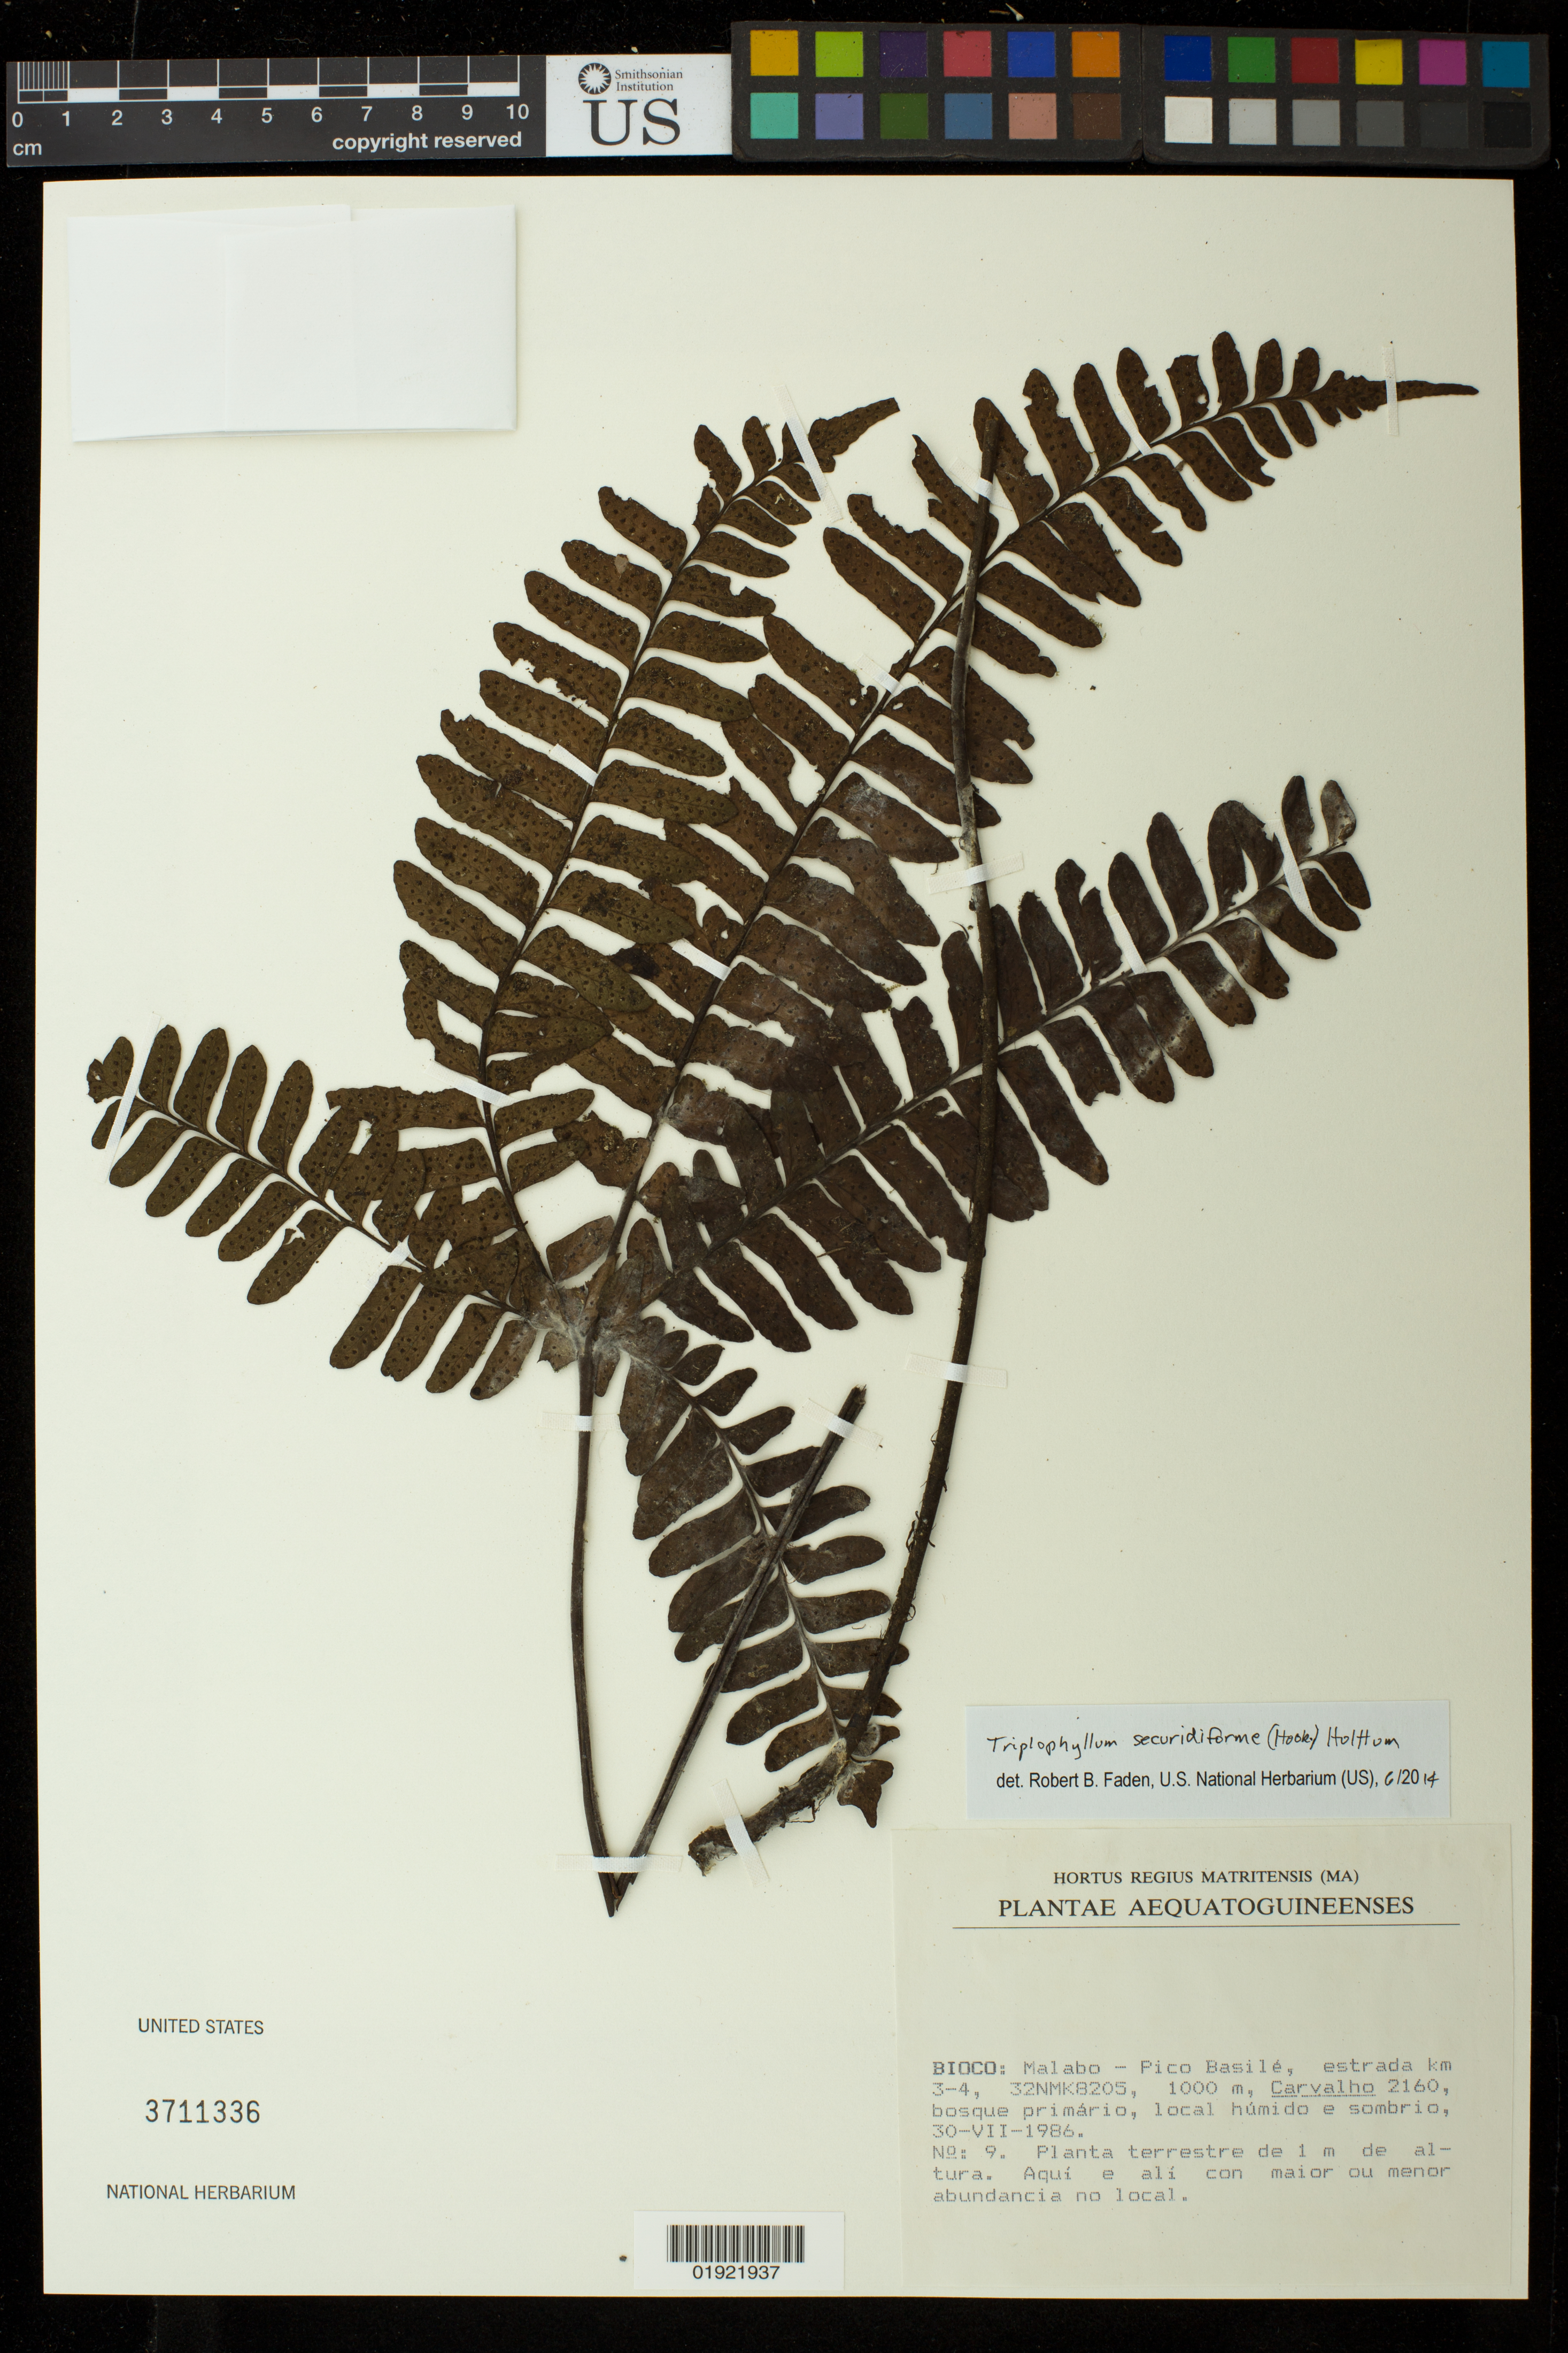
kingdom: Plantae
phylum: Tracheophyta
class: Polypodiopsida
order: Polypodiales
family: Tectariaceae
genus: Triplophyllum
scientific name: Triplophyllum securidiforme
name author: (Hook.)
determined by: Faden, Robert B., (US), Smithsonian Institution - National Museum of Natural History (UNITED STATES)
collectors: Carvalho, --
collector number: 2160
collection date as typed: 30-VII-1986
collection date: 1986-07-30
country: Equatorial Guinea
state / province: Bioko Norte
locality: Malabo-Pico Basile, estrada km 3-4, 32NmK8205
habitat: bosque primario, local humido e sombrio.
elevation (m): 1000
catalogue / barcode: US 3711336